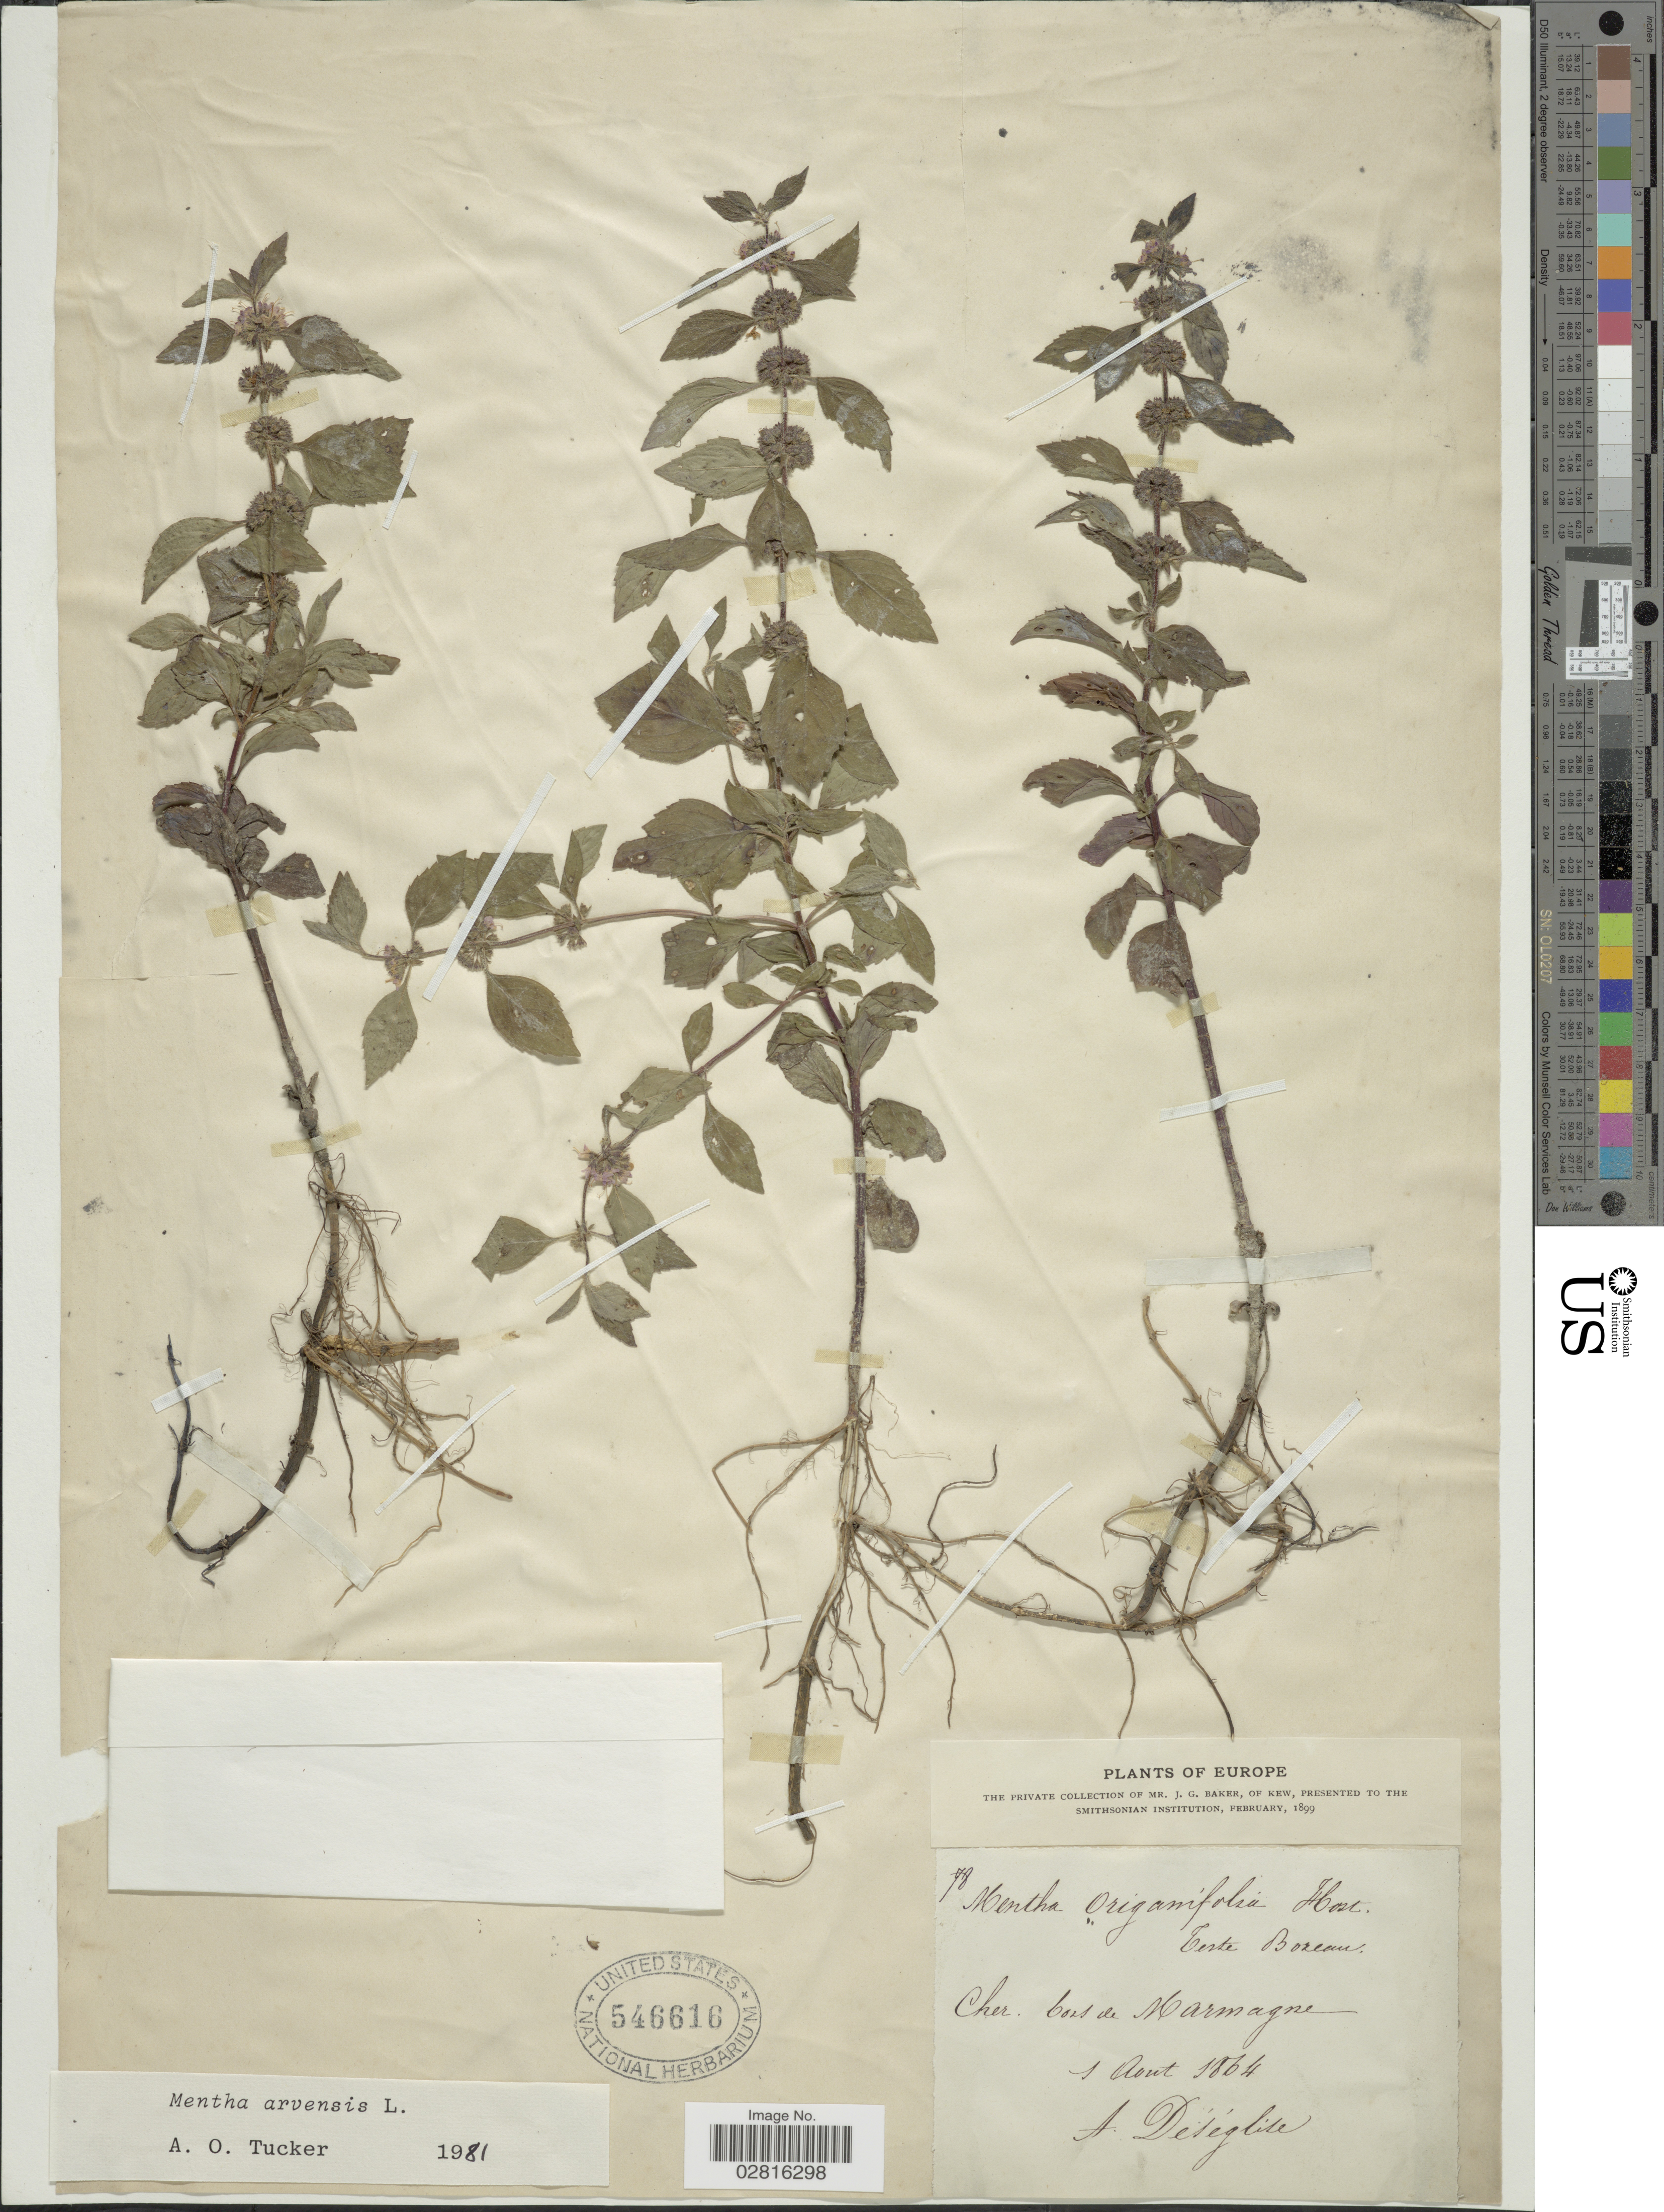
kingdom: Plantae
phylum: Tracheophyta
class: Magnoliopsida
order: Lamiales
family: Lamiaceae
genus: Mentha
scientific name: Mentha arvensis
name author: L.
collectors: A. Deseglise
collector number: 78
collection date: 1864-08-01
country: France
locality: Europe. Cher. bois de Marmagne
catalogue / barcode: US 546616